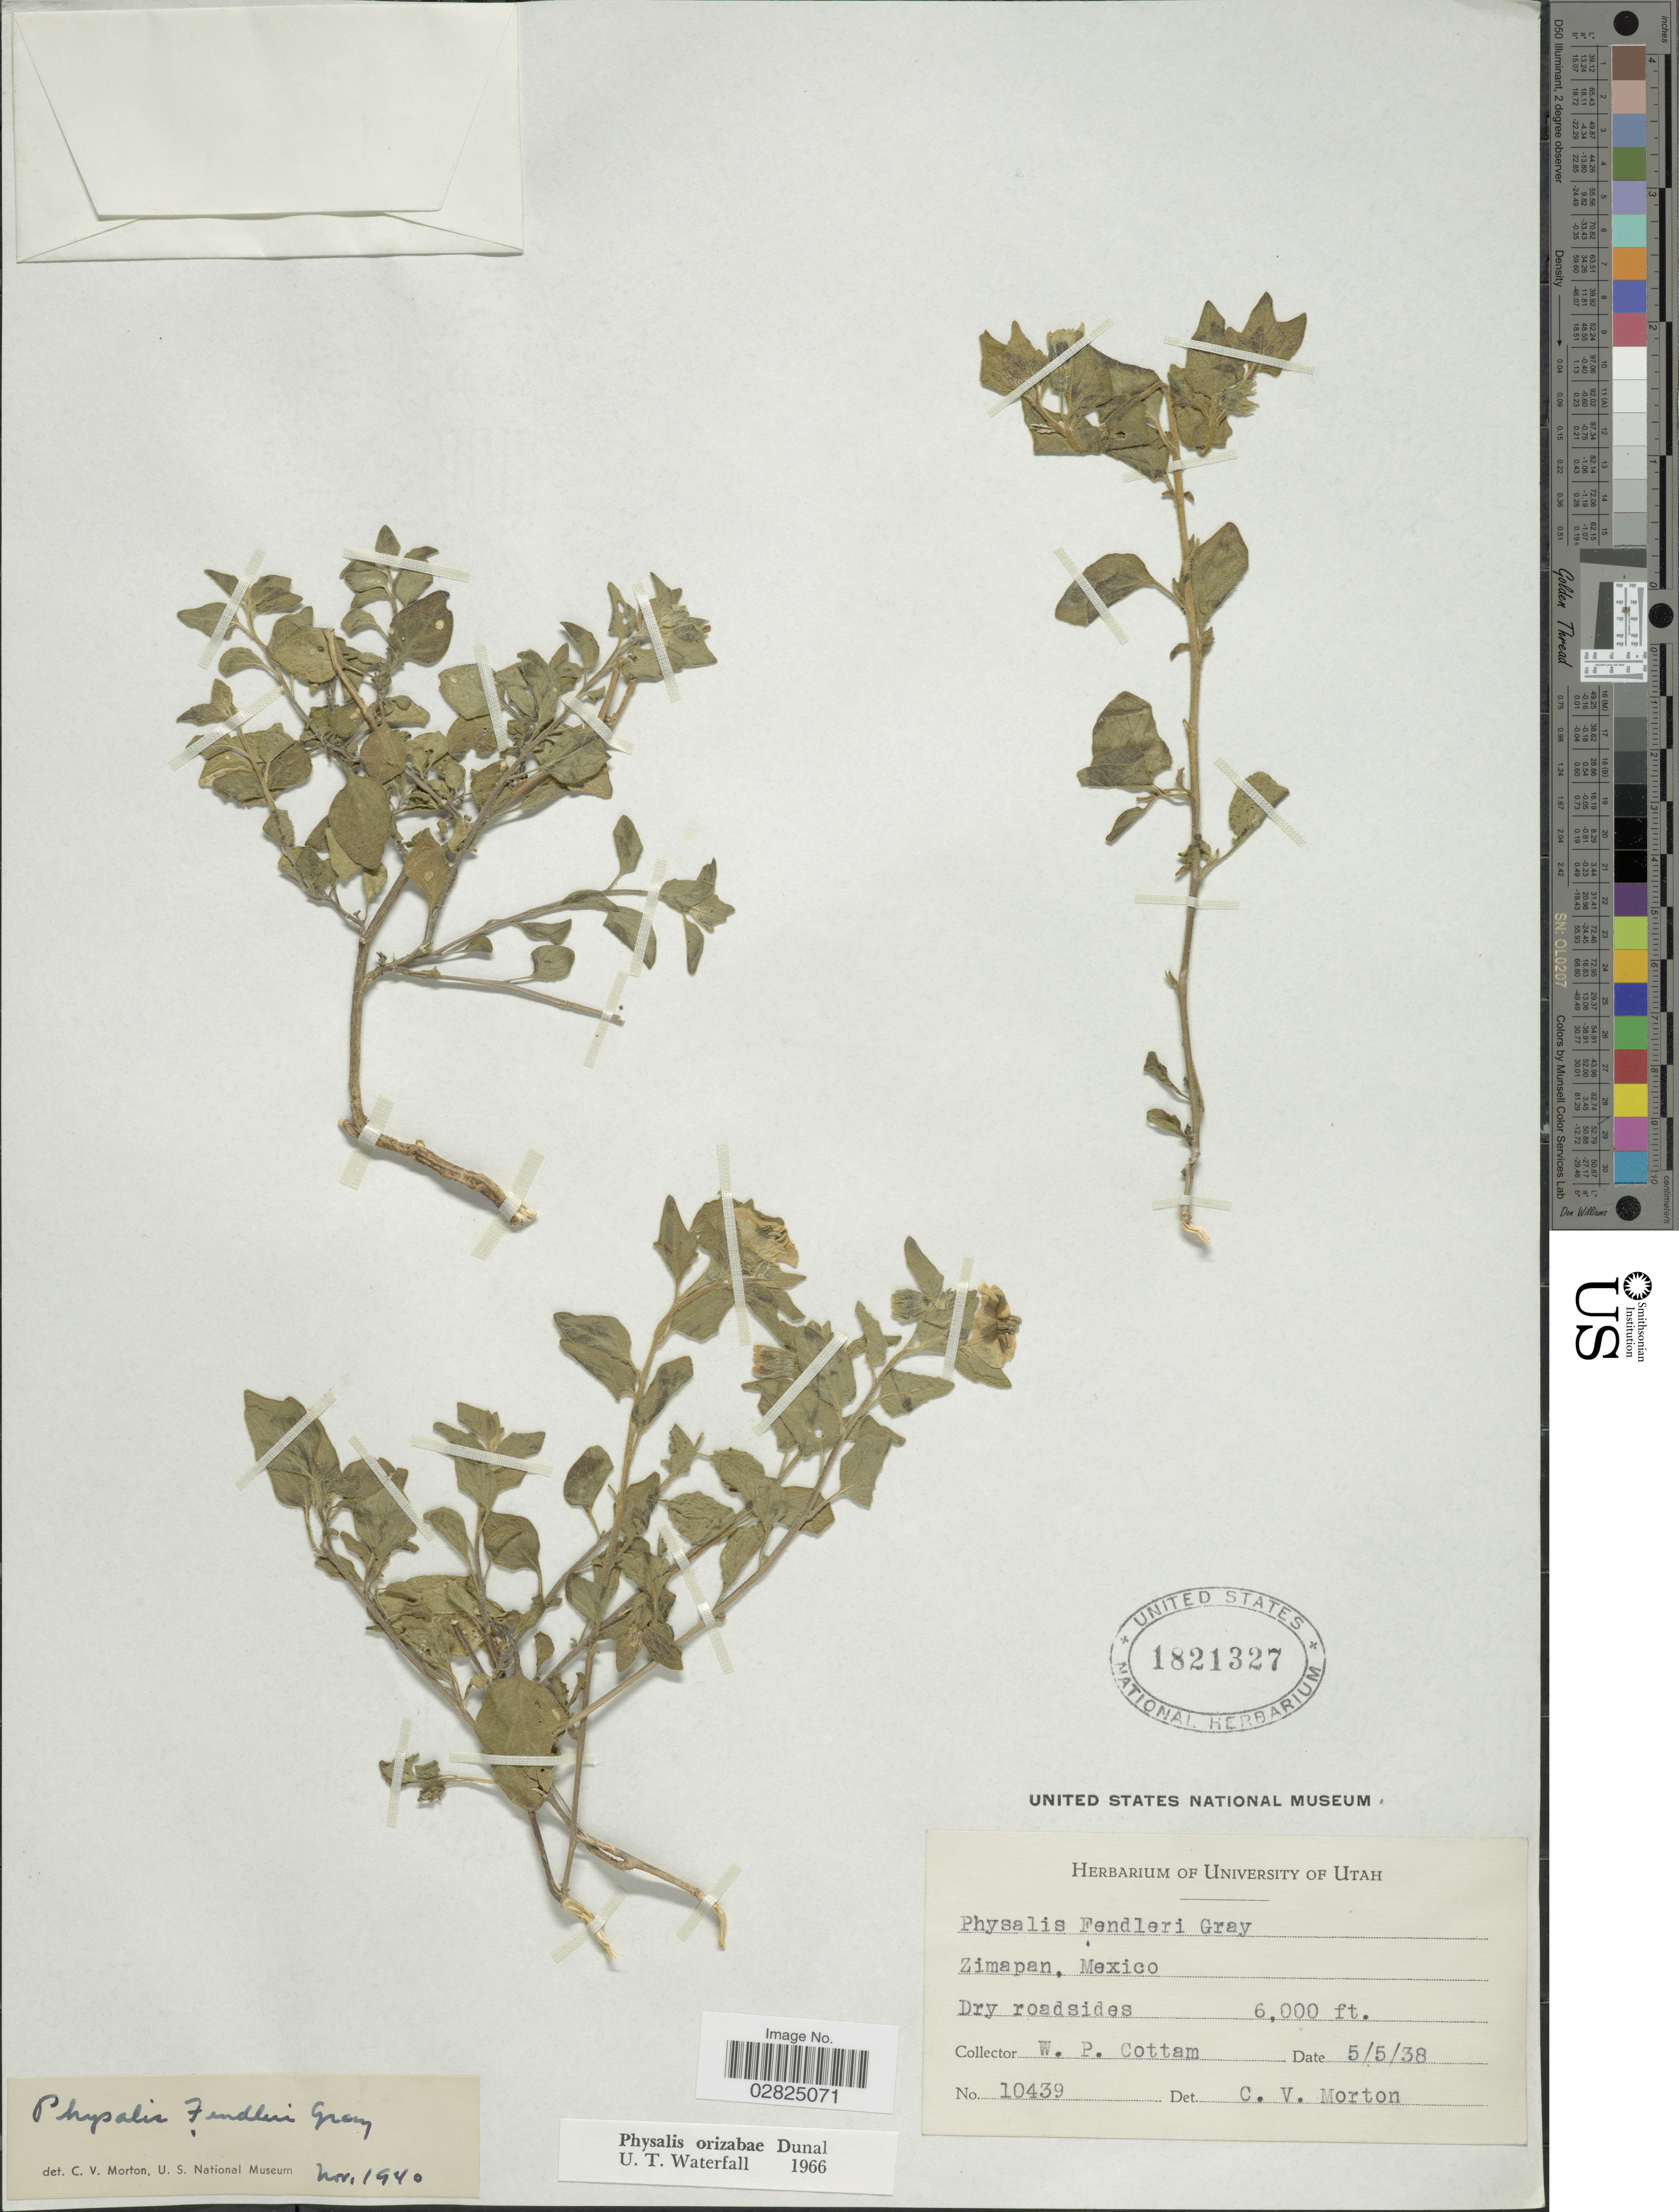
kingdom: Plantae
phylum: Tracheophyta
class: Magnoliopsida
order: Solanales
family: Solanaceae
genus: Physalis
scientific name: Physalis orizabae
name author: Dunal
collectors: W. Cottam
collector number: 10439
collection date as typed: Transcribed d/m/y: 5/5/38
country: Mexico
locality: Zimapan.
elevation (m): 1829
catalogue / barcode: US 1821327